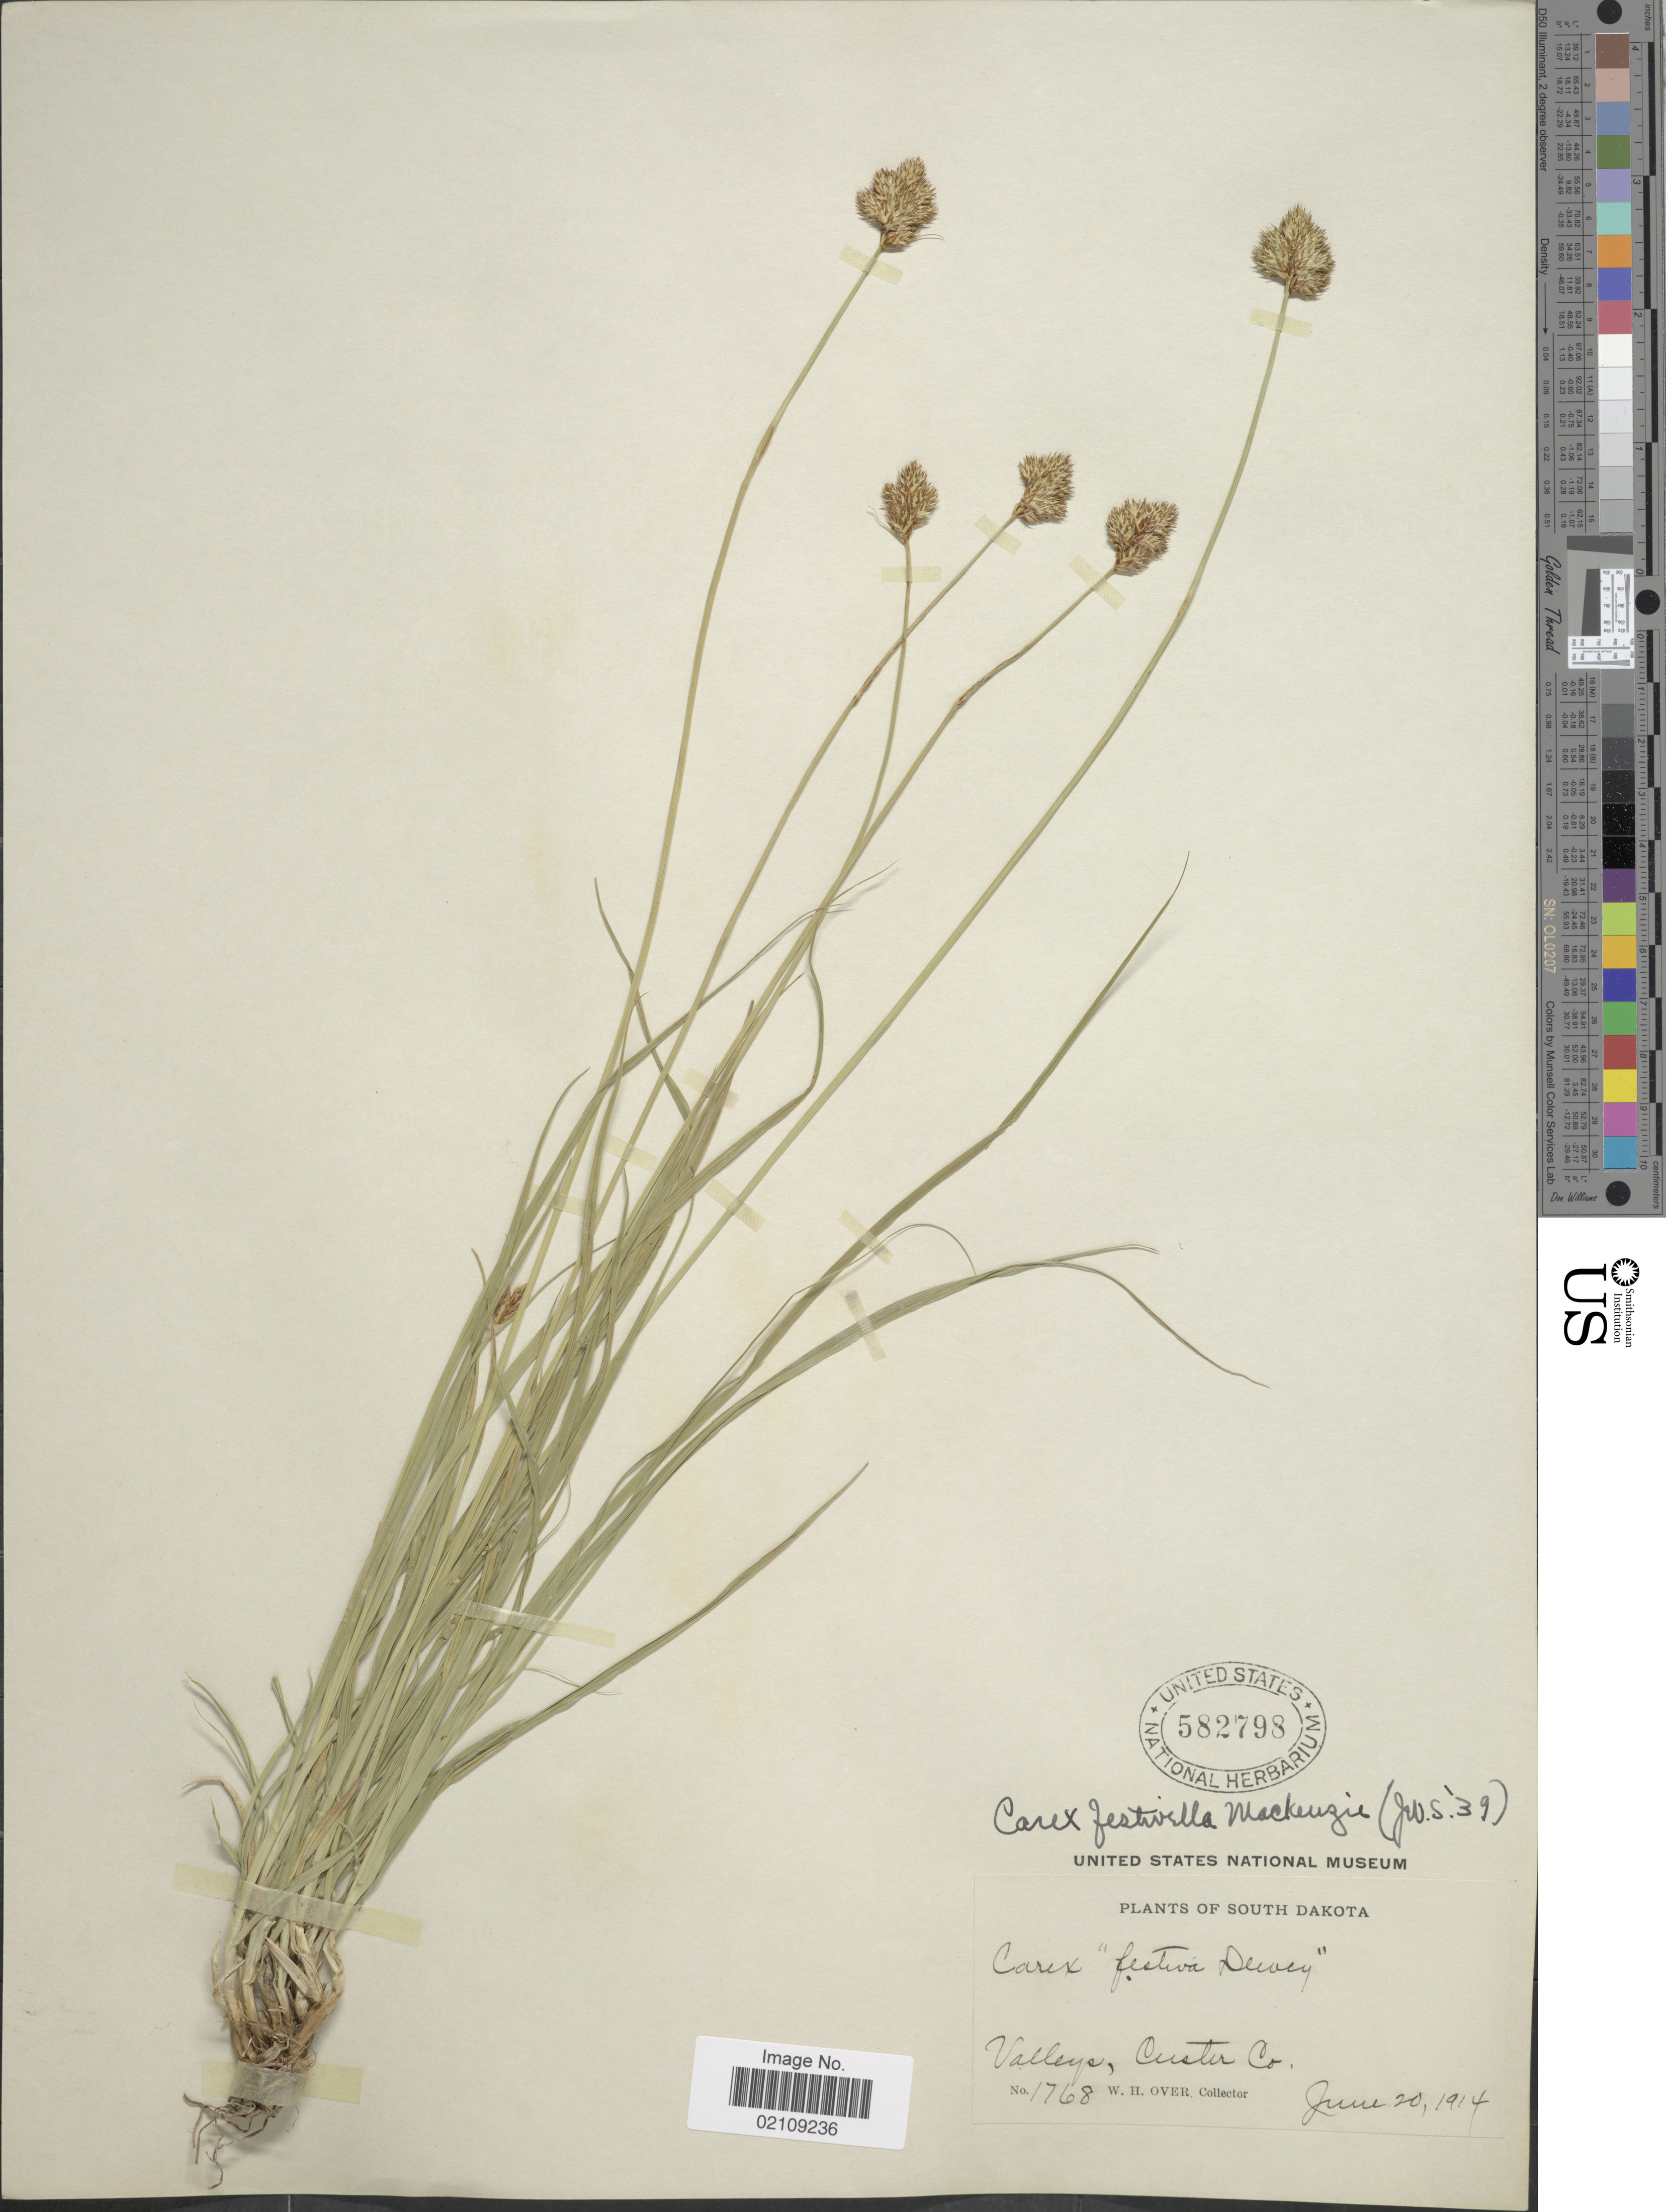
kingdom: Plantae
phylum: Tracheophyta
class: Liliopsida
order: Poales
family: Cyperaceae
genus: Carex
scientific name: Carex microptera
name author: Mack.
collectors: W. Over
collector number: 1768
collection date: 1914-06-20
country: United States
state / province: South Dakota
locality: Valleys, Custer Co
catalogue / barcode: US 582798